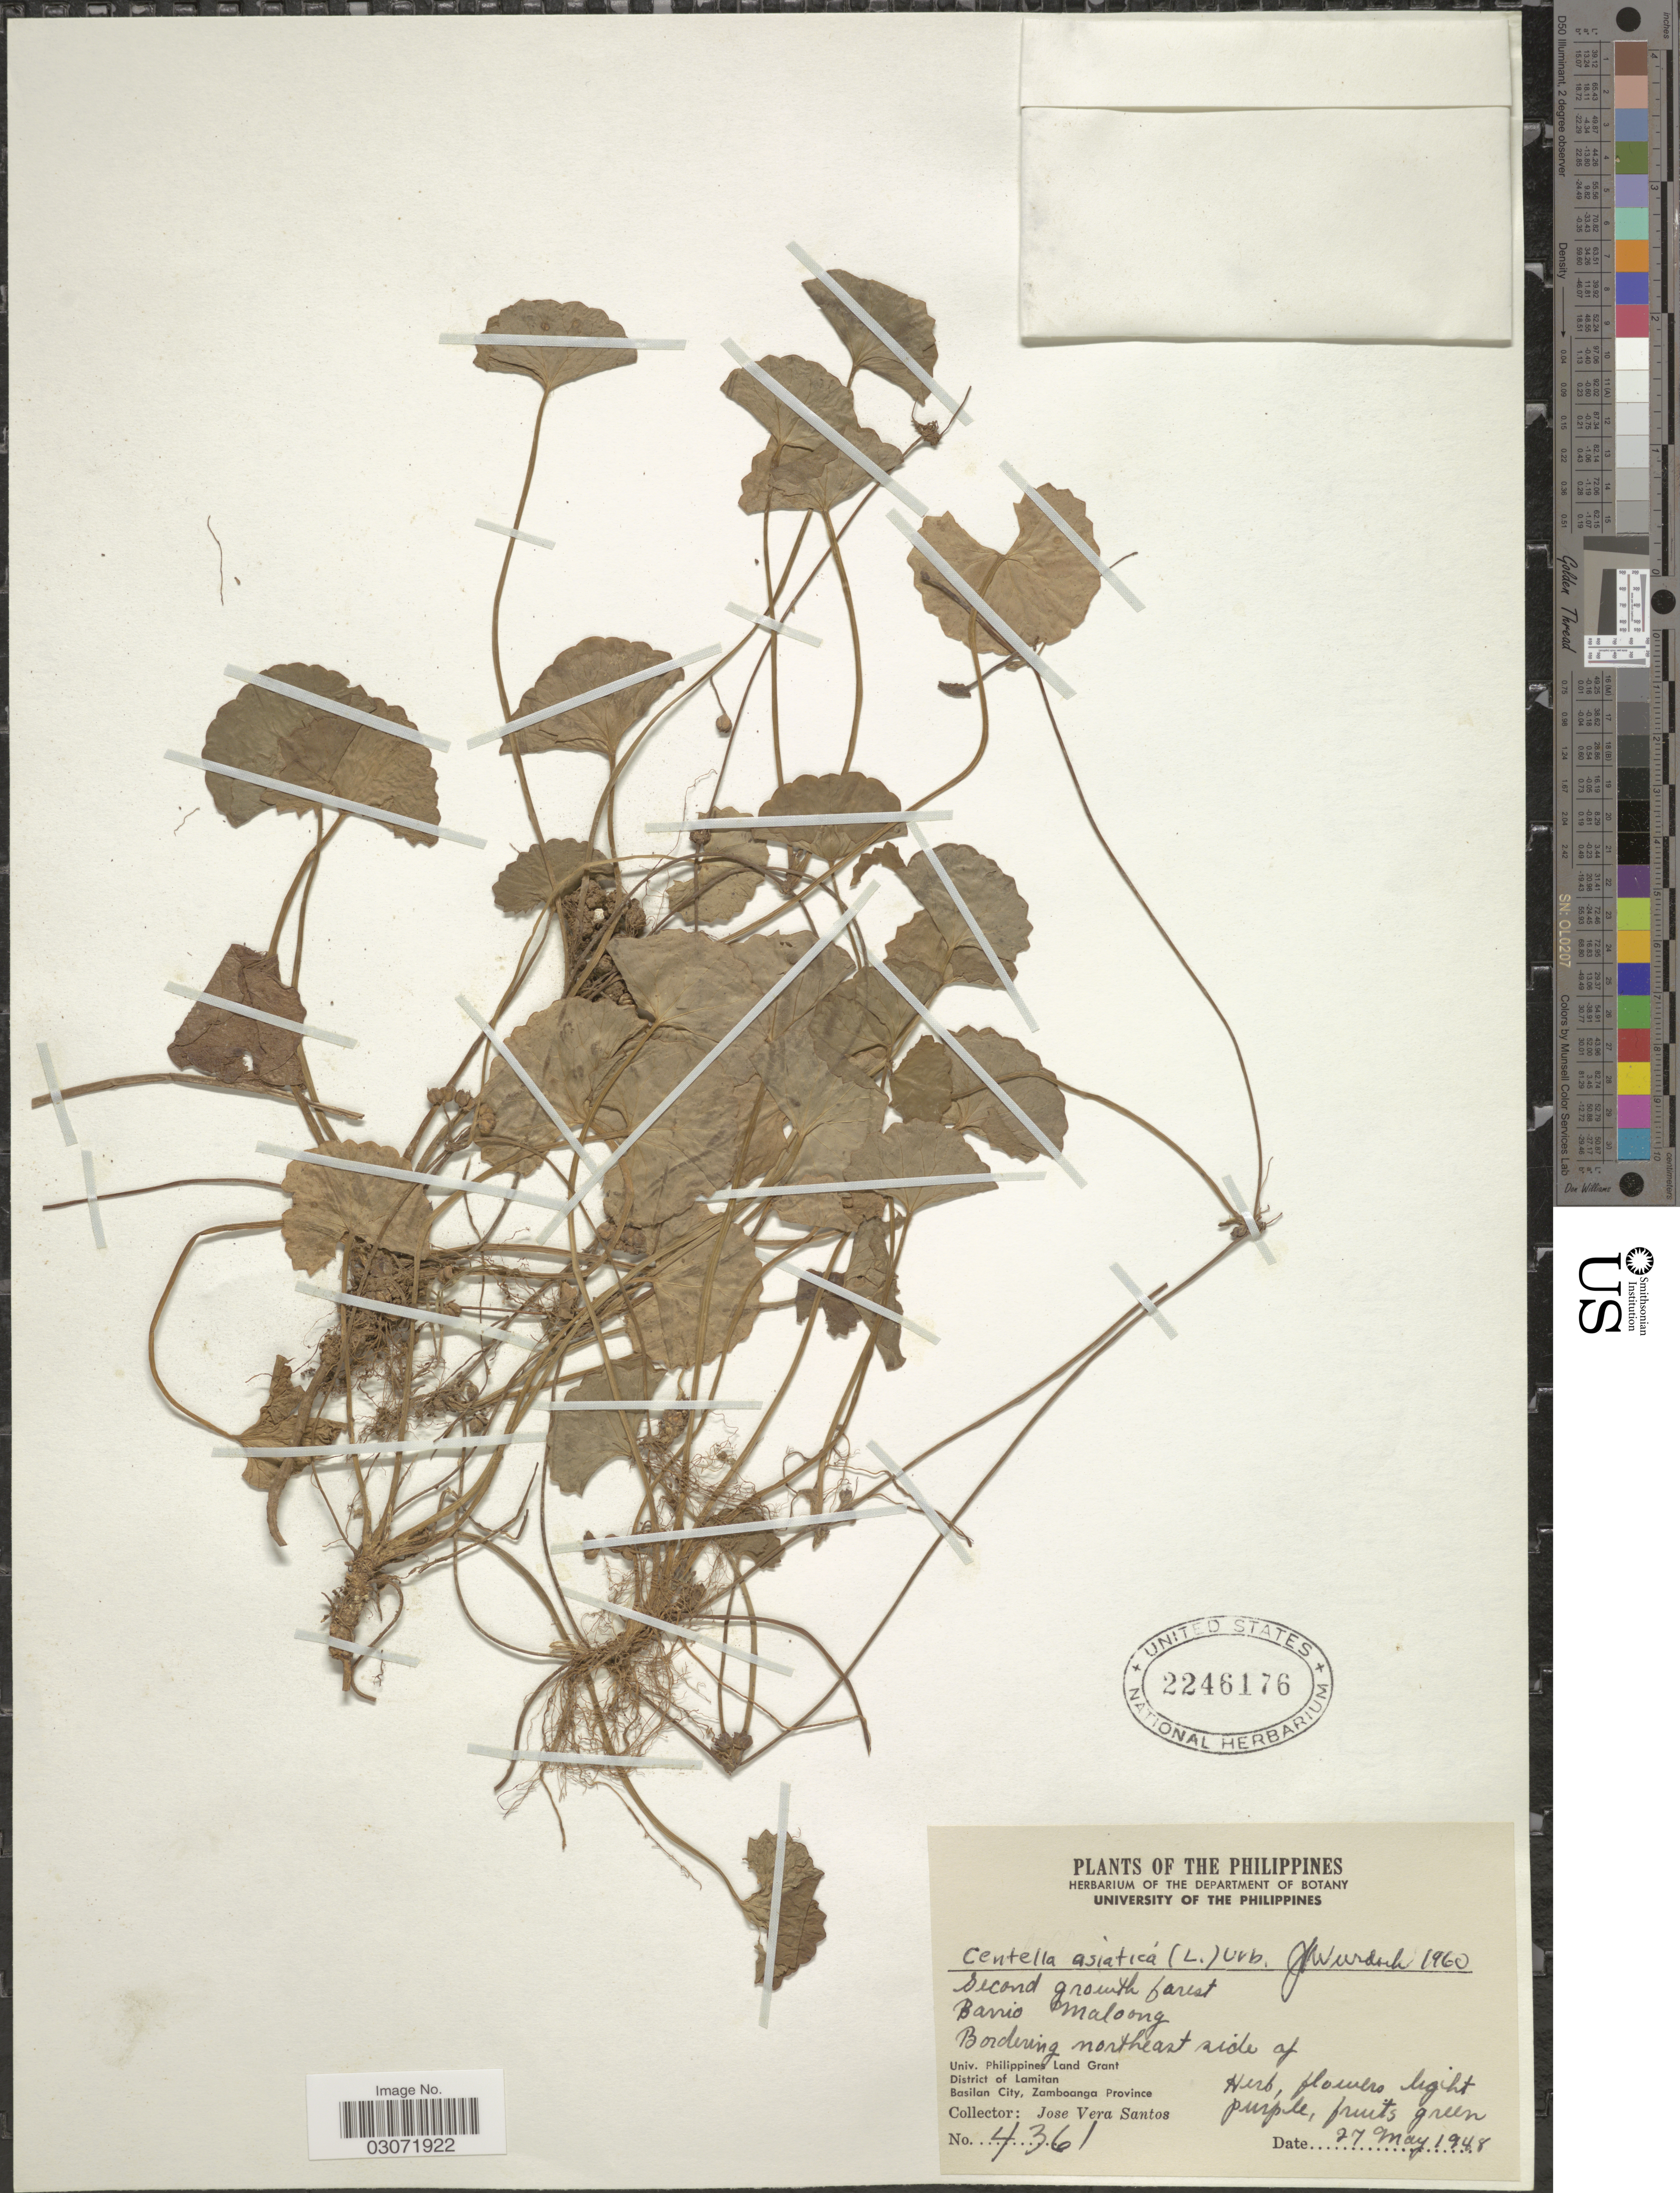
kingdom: Plantae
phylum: Tracheophyta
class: Magnoliopsida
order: Apiales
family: Apiaceae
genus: Centella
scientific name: Centella asiatica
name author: (L.) Urb.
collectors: J. V. Santos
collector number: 4361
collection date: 1948-05-27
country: Philippines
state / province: Muslim Mindanao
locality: Barrio Maloong, Bordering northeast side of Univ. Philippines Land Grant. District of Lamitan, Basilan City, Zamboanga Province.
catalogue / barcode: US 2246176